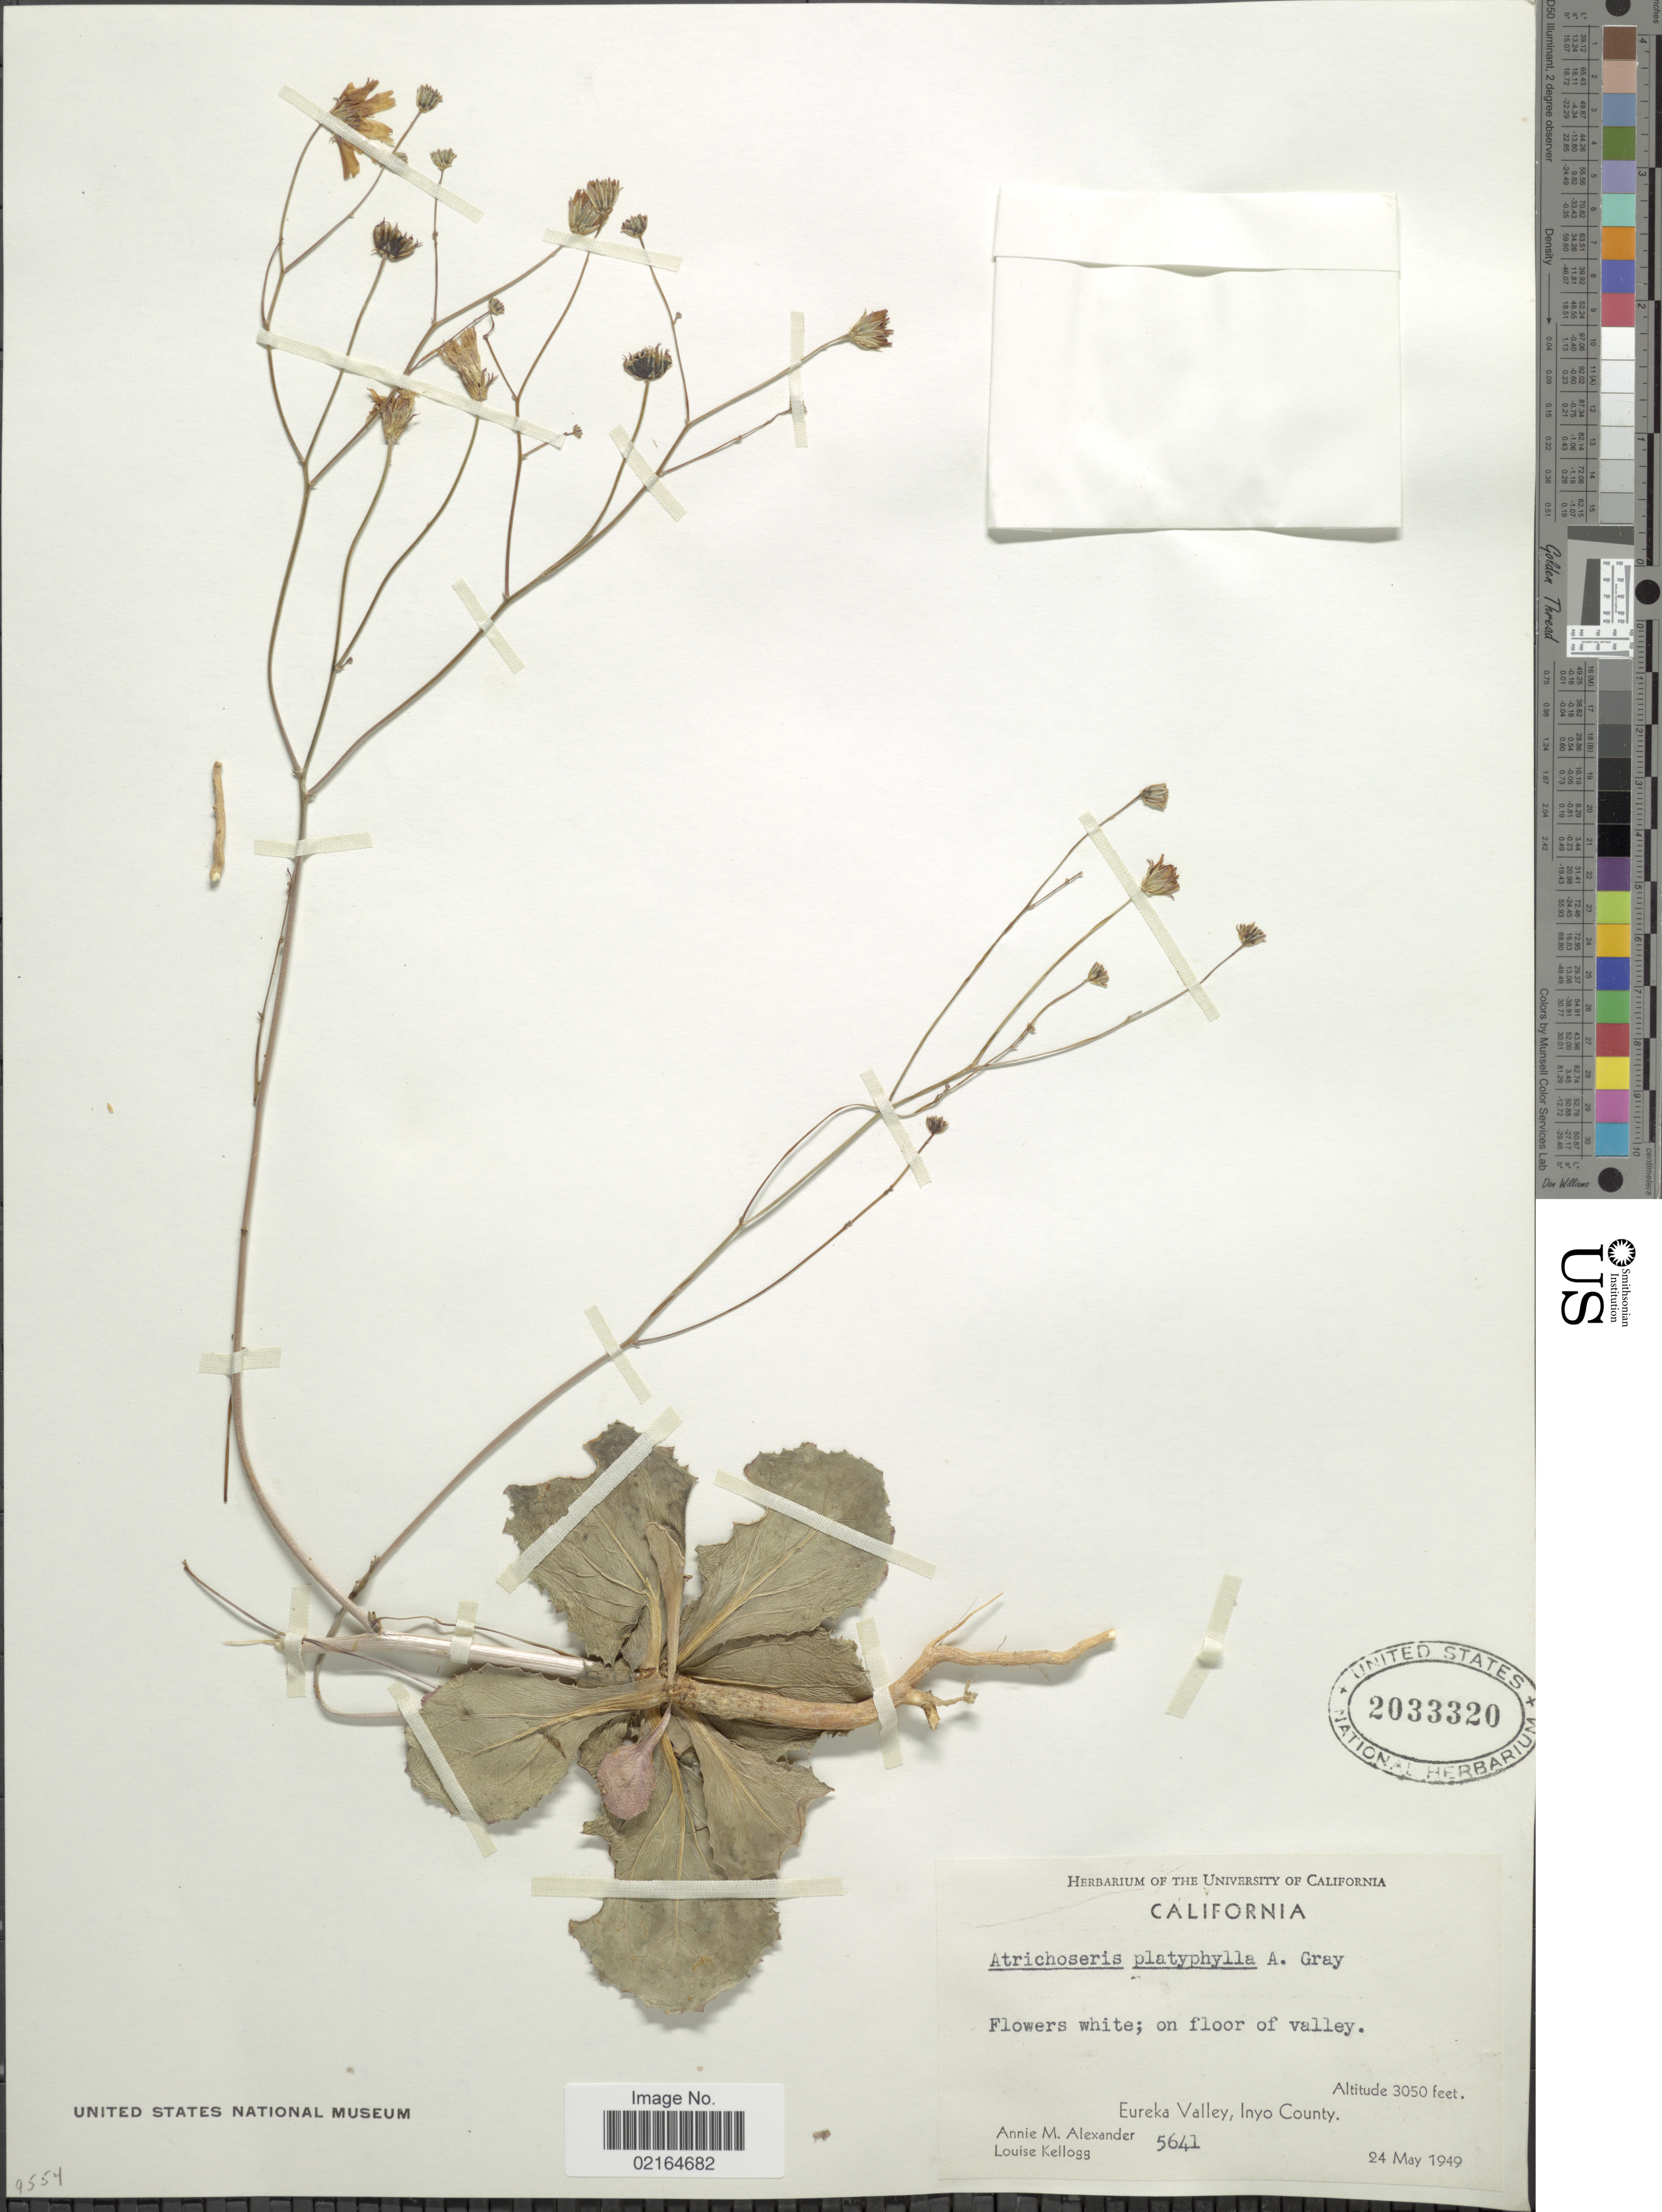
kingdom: Plantae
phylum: Tracheophyta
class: Magnoliopsida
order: Asterales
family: Asteraceae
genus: Atrichoseris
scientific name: Atrichoseris platyphylla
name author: A. Gray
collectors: A. M. Alexander & L. Kellogg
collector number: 5641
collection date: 1949-05-24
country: United States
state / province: California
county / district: Inyo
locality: Eureka Valley, Inyo County.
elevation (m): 930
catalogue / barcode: US 2033320